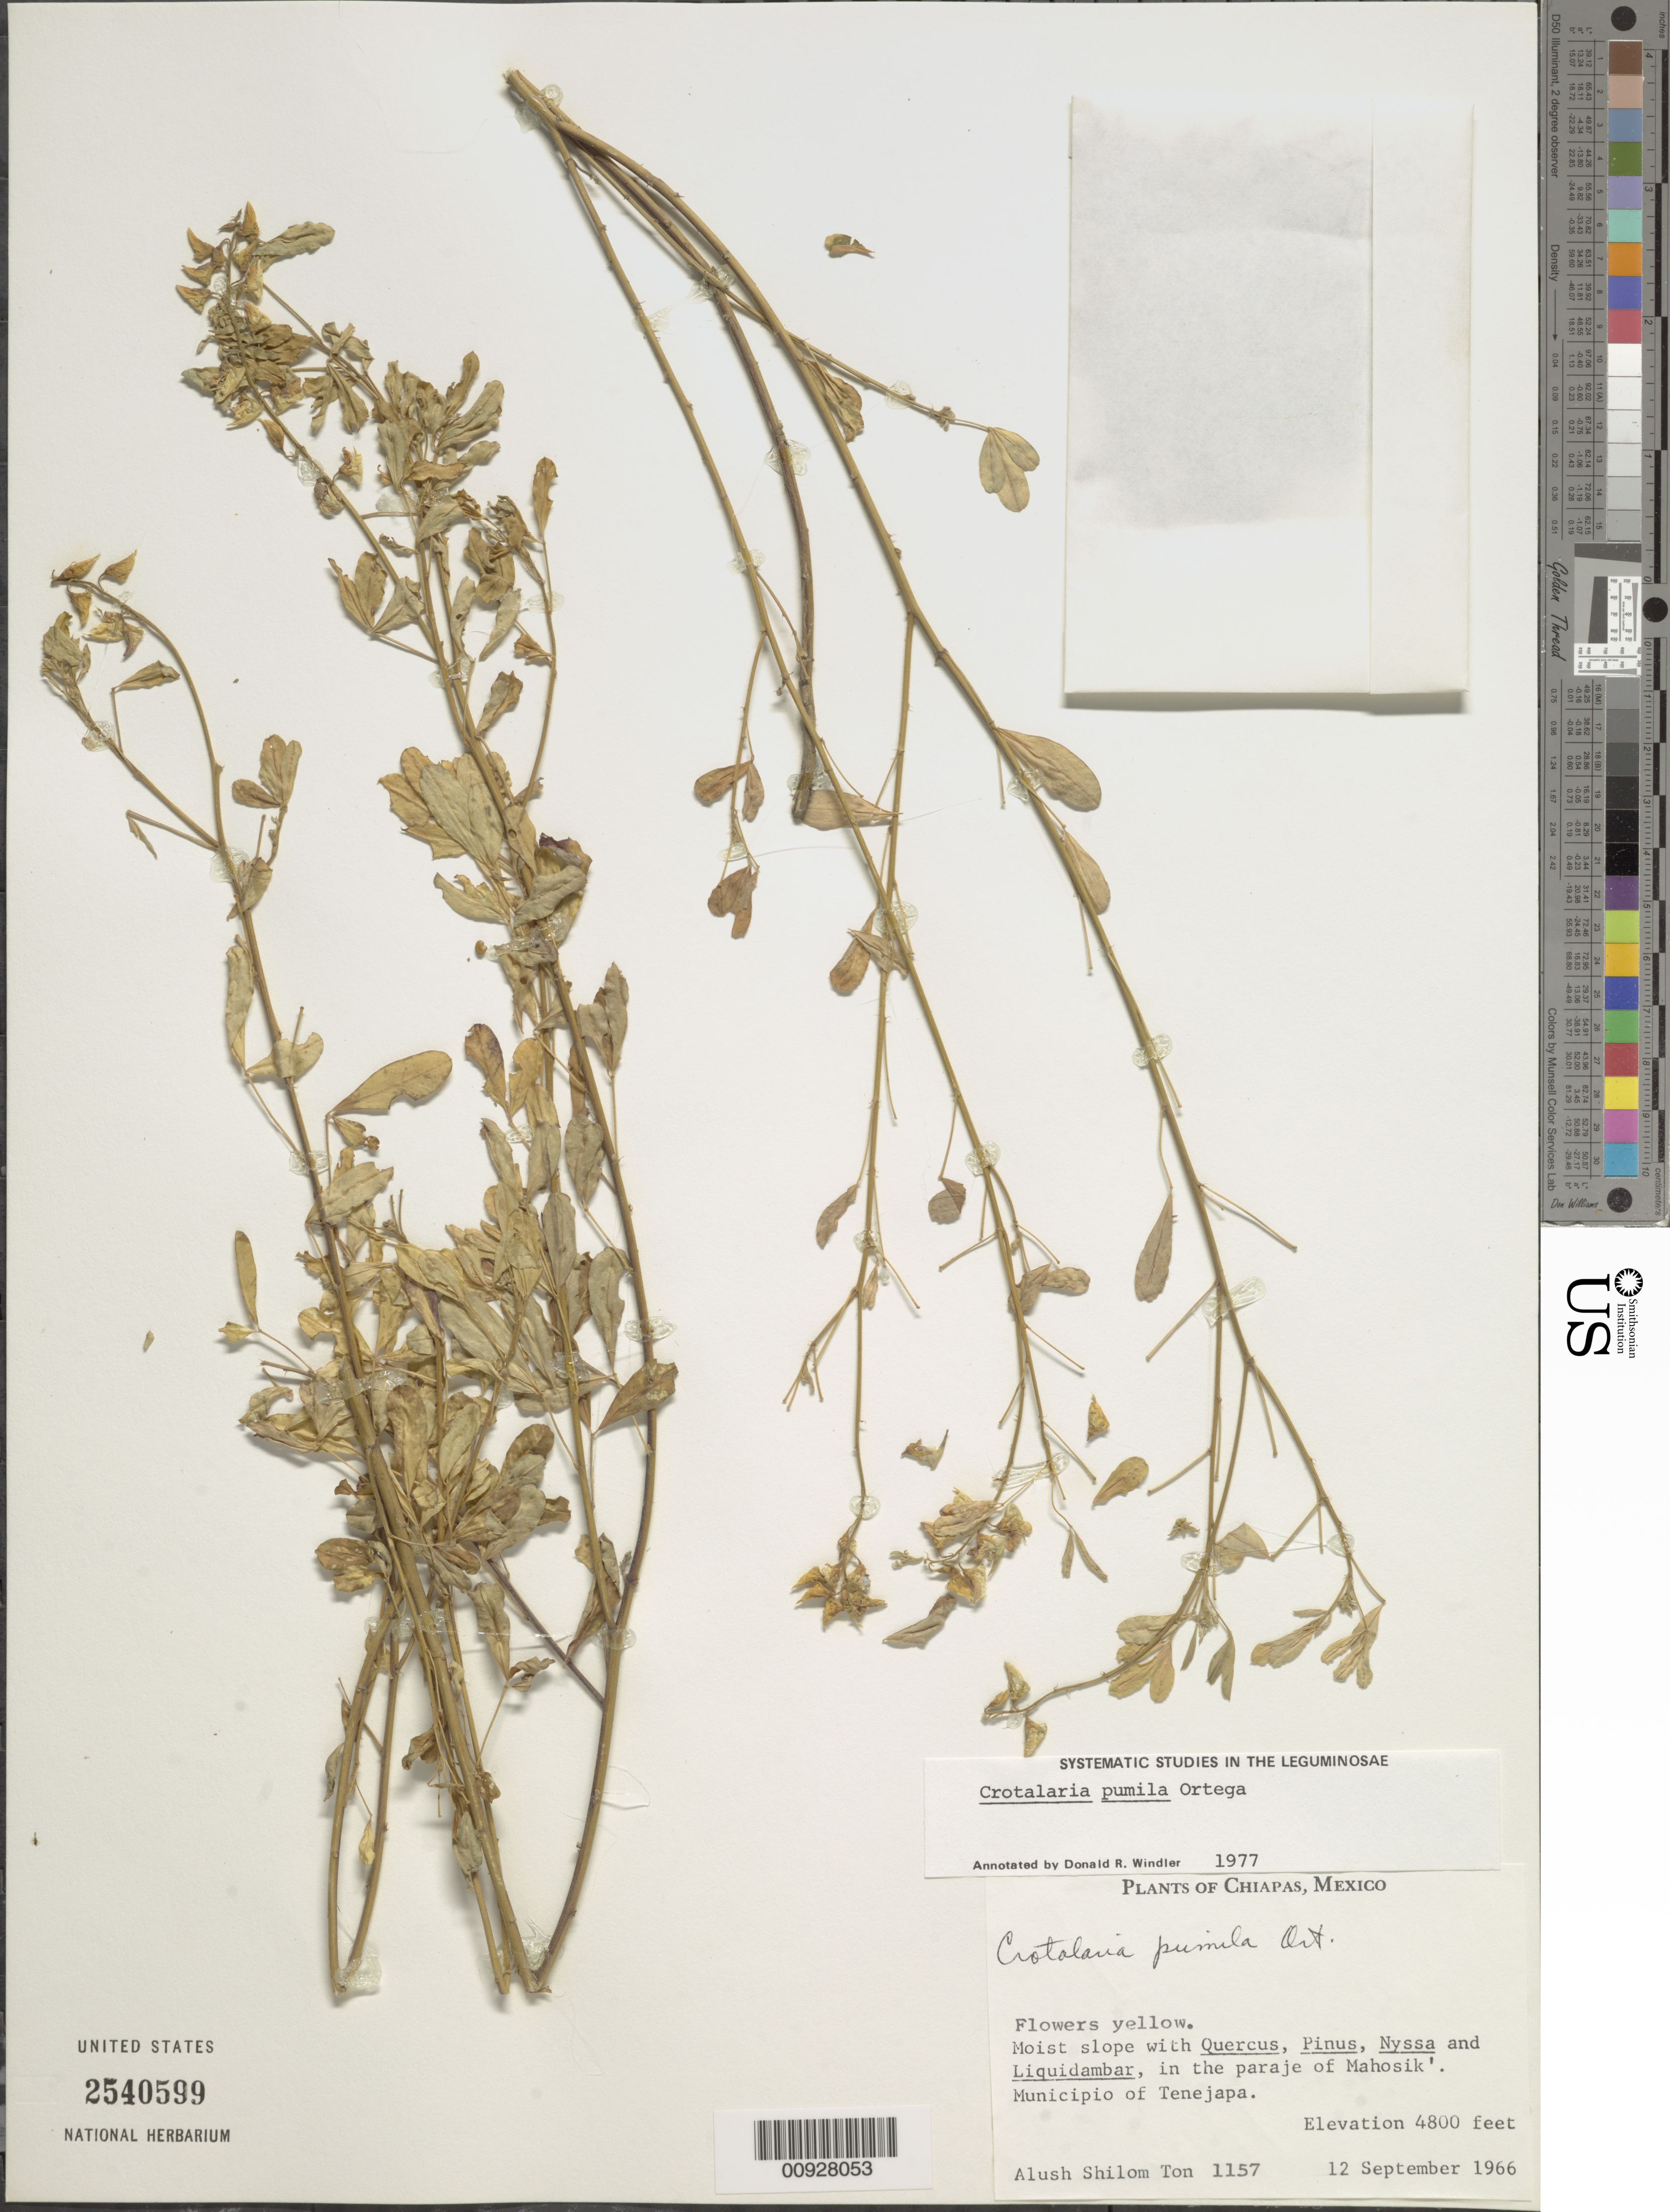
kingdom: Plantae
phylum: Tracheophyta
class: Magnoliopsida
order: Fabales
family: Fabaceae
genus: Crotalaria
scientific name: Crotalaria pumila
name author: Ortega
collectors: A. Shilom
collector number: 1157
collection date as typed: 12 Sep 1966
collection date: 1966-09-12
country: Mexico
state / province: Chiapas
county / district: Tenejapa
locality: In the paraje of Mahosik'. Municipio of Tenejapa, Chiapas.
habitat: Moist slope with Quercus, Pinus, Nyssa and Liquidambar.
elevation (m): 1463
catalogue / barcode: US 2540599